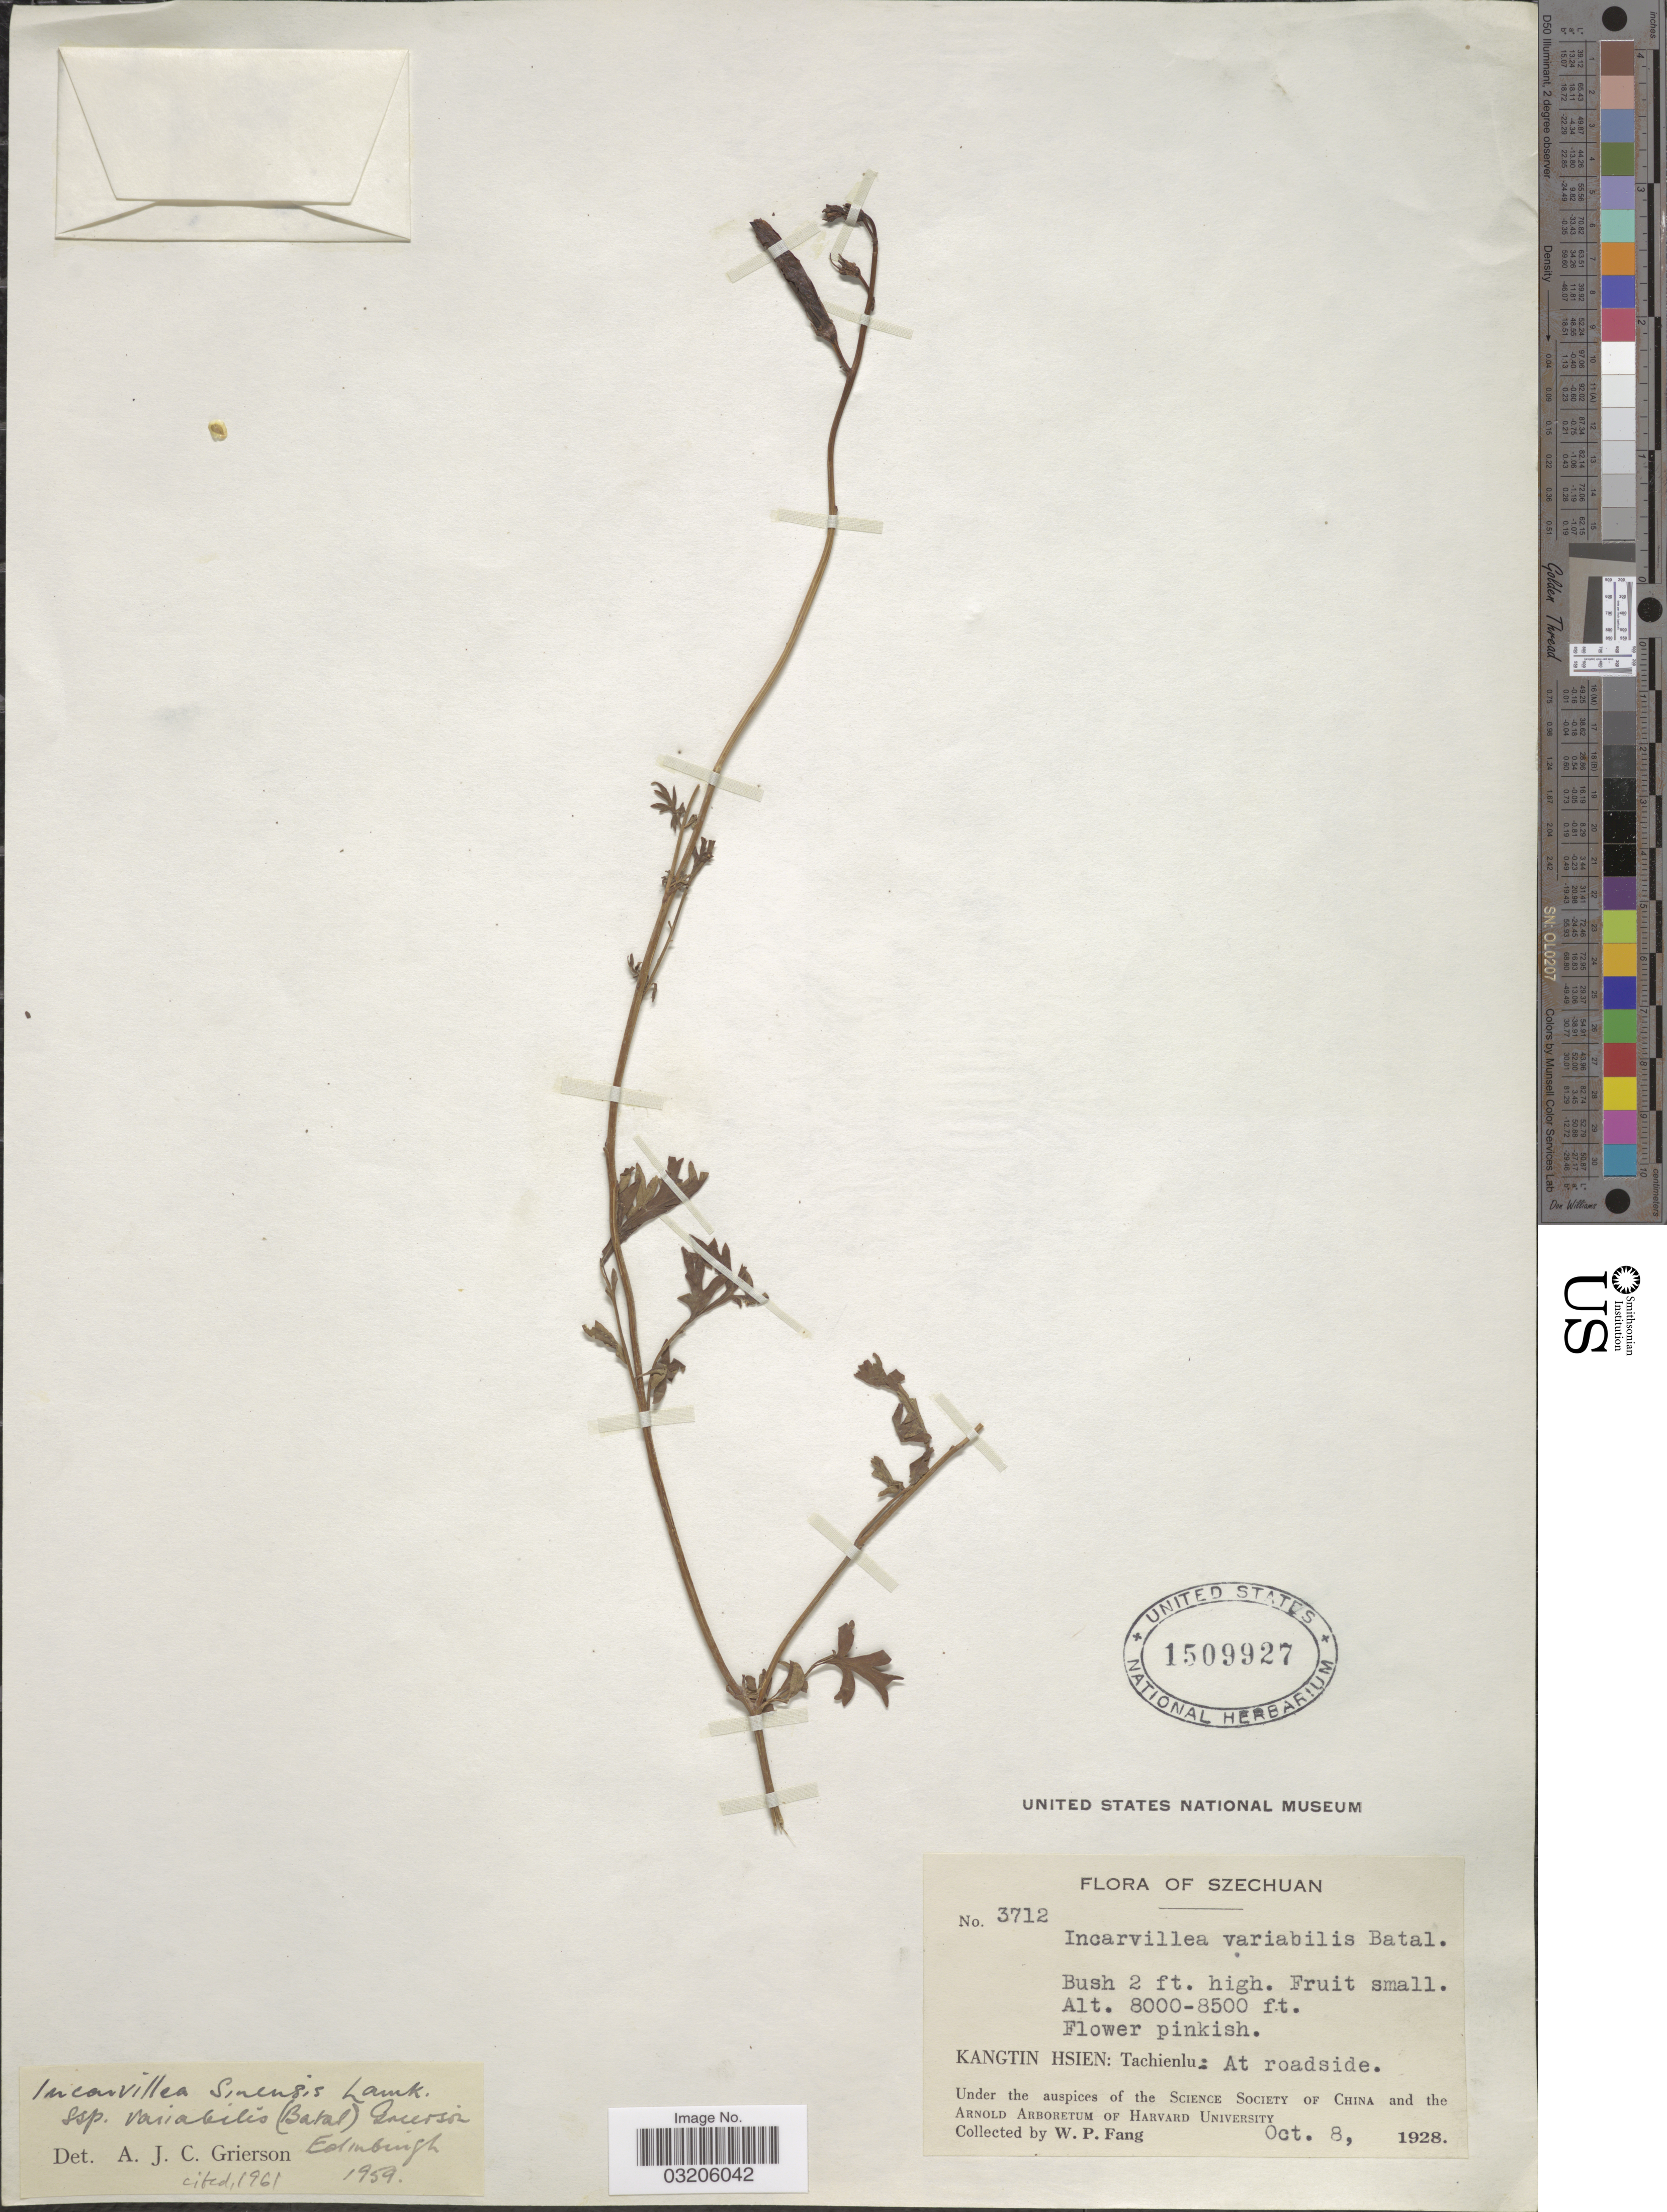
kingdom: Plantae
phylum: Tracheophyta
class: Magnoliopsida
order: Lamiales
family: Bignoniaceae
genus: Incarvillea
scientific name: Incarvillea sinensis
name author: Lam.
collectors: W. P. Fang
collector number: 3712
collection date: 1928-10-08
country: China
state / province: Sichuan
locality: Szechuan. Kangtin Hsien: Tachienlu.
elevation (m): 2438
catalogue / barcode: US 1509927